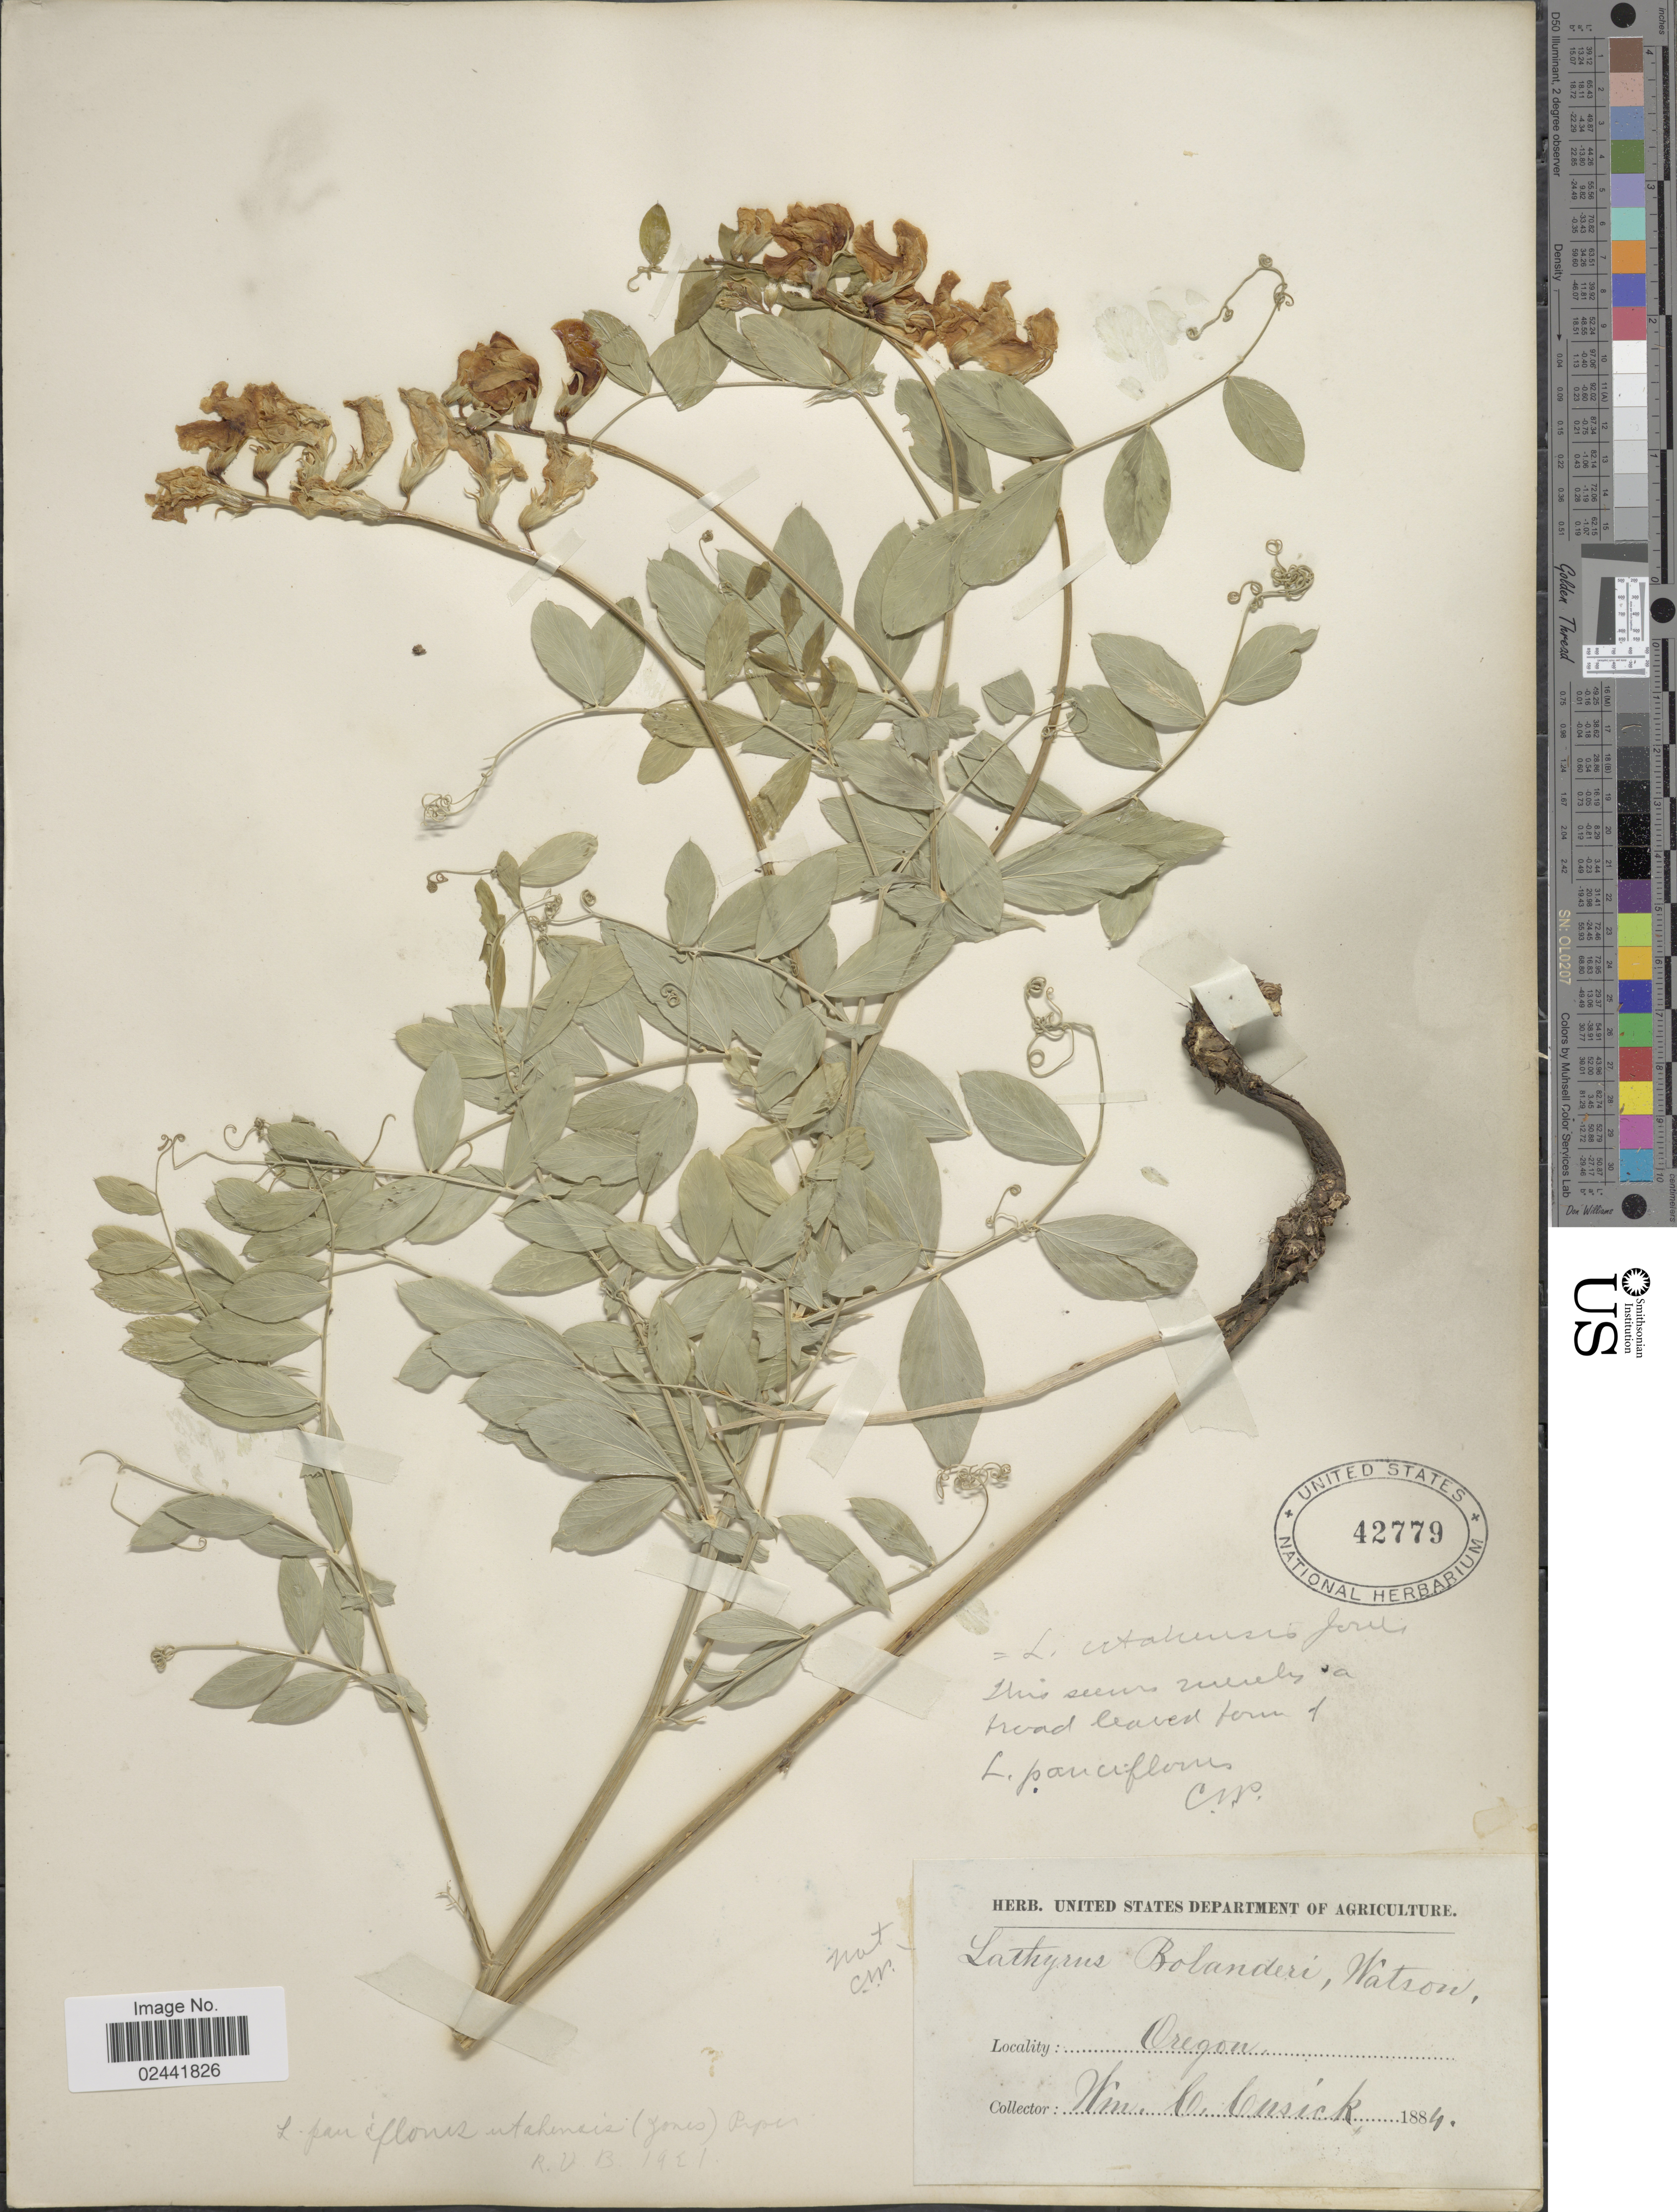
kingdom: Plantae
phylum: Tracheophyta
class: Magnoliopsida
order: Fabales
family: Fabaceae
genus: Lathyrus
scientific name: Lathyrus utahensis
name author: M.E. Jones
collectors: W. C. Cusick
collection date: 1884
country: United States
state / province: Oregon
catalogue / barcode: US 42779